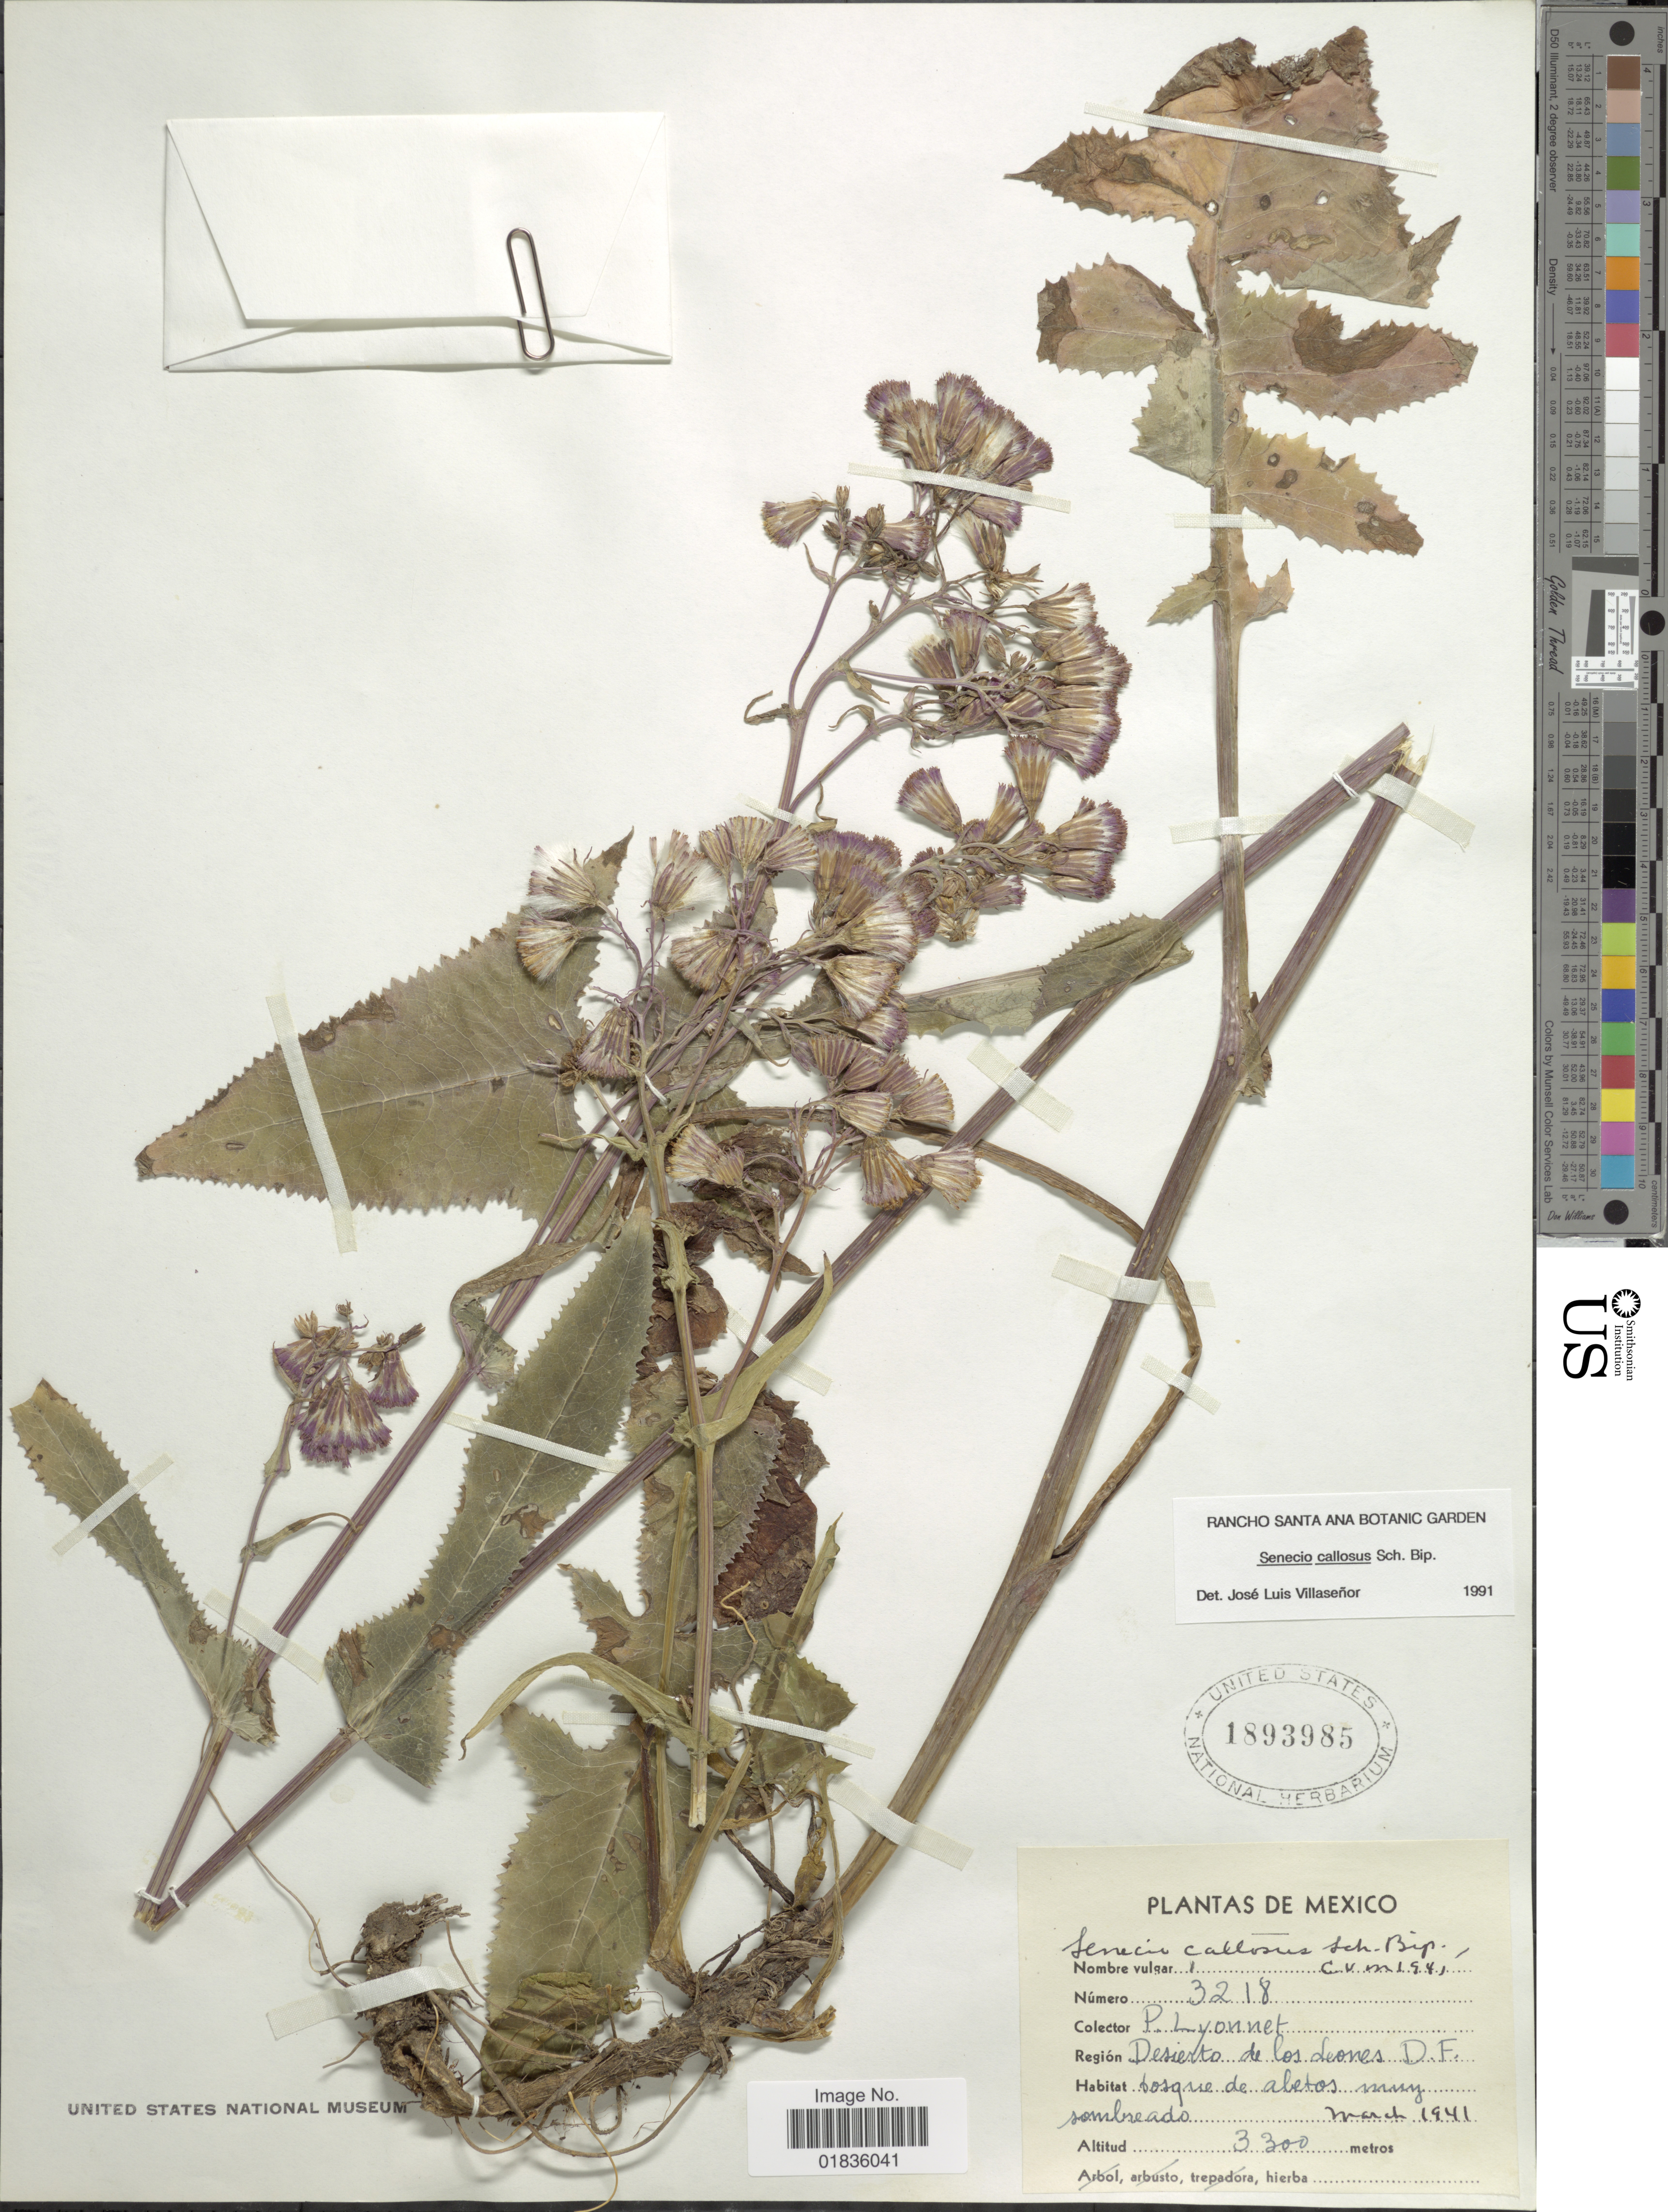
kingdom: Plantae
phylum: Tracheophyta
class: Magnoliopsida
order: Asterales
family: Asteraceae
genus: Senecio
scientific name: Senecio callosus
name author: Sch. Bip.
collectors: P. Lyonnet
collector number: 3218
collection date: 1941-03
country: Mexico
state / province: Distrito Federal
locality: Desierto de los Leones.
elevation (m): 3300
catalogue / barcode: US 1893985